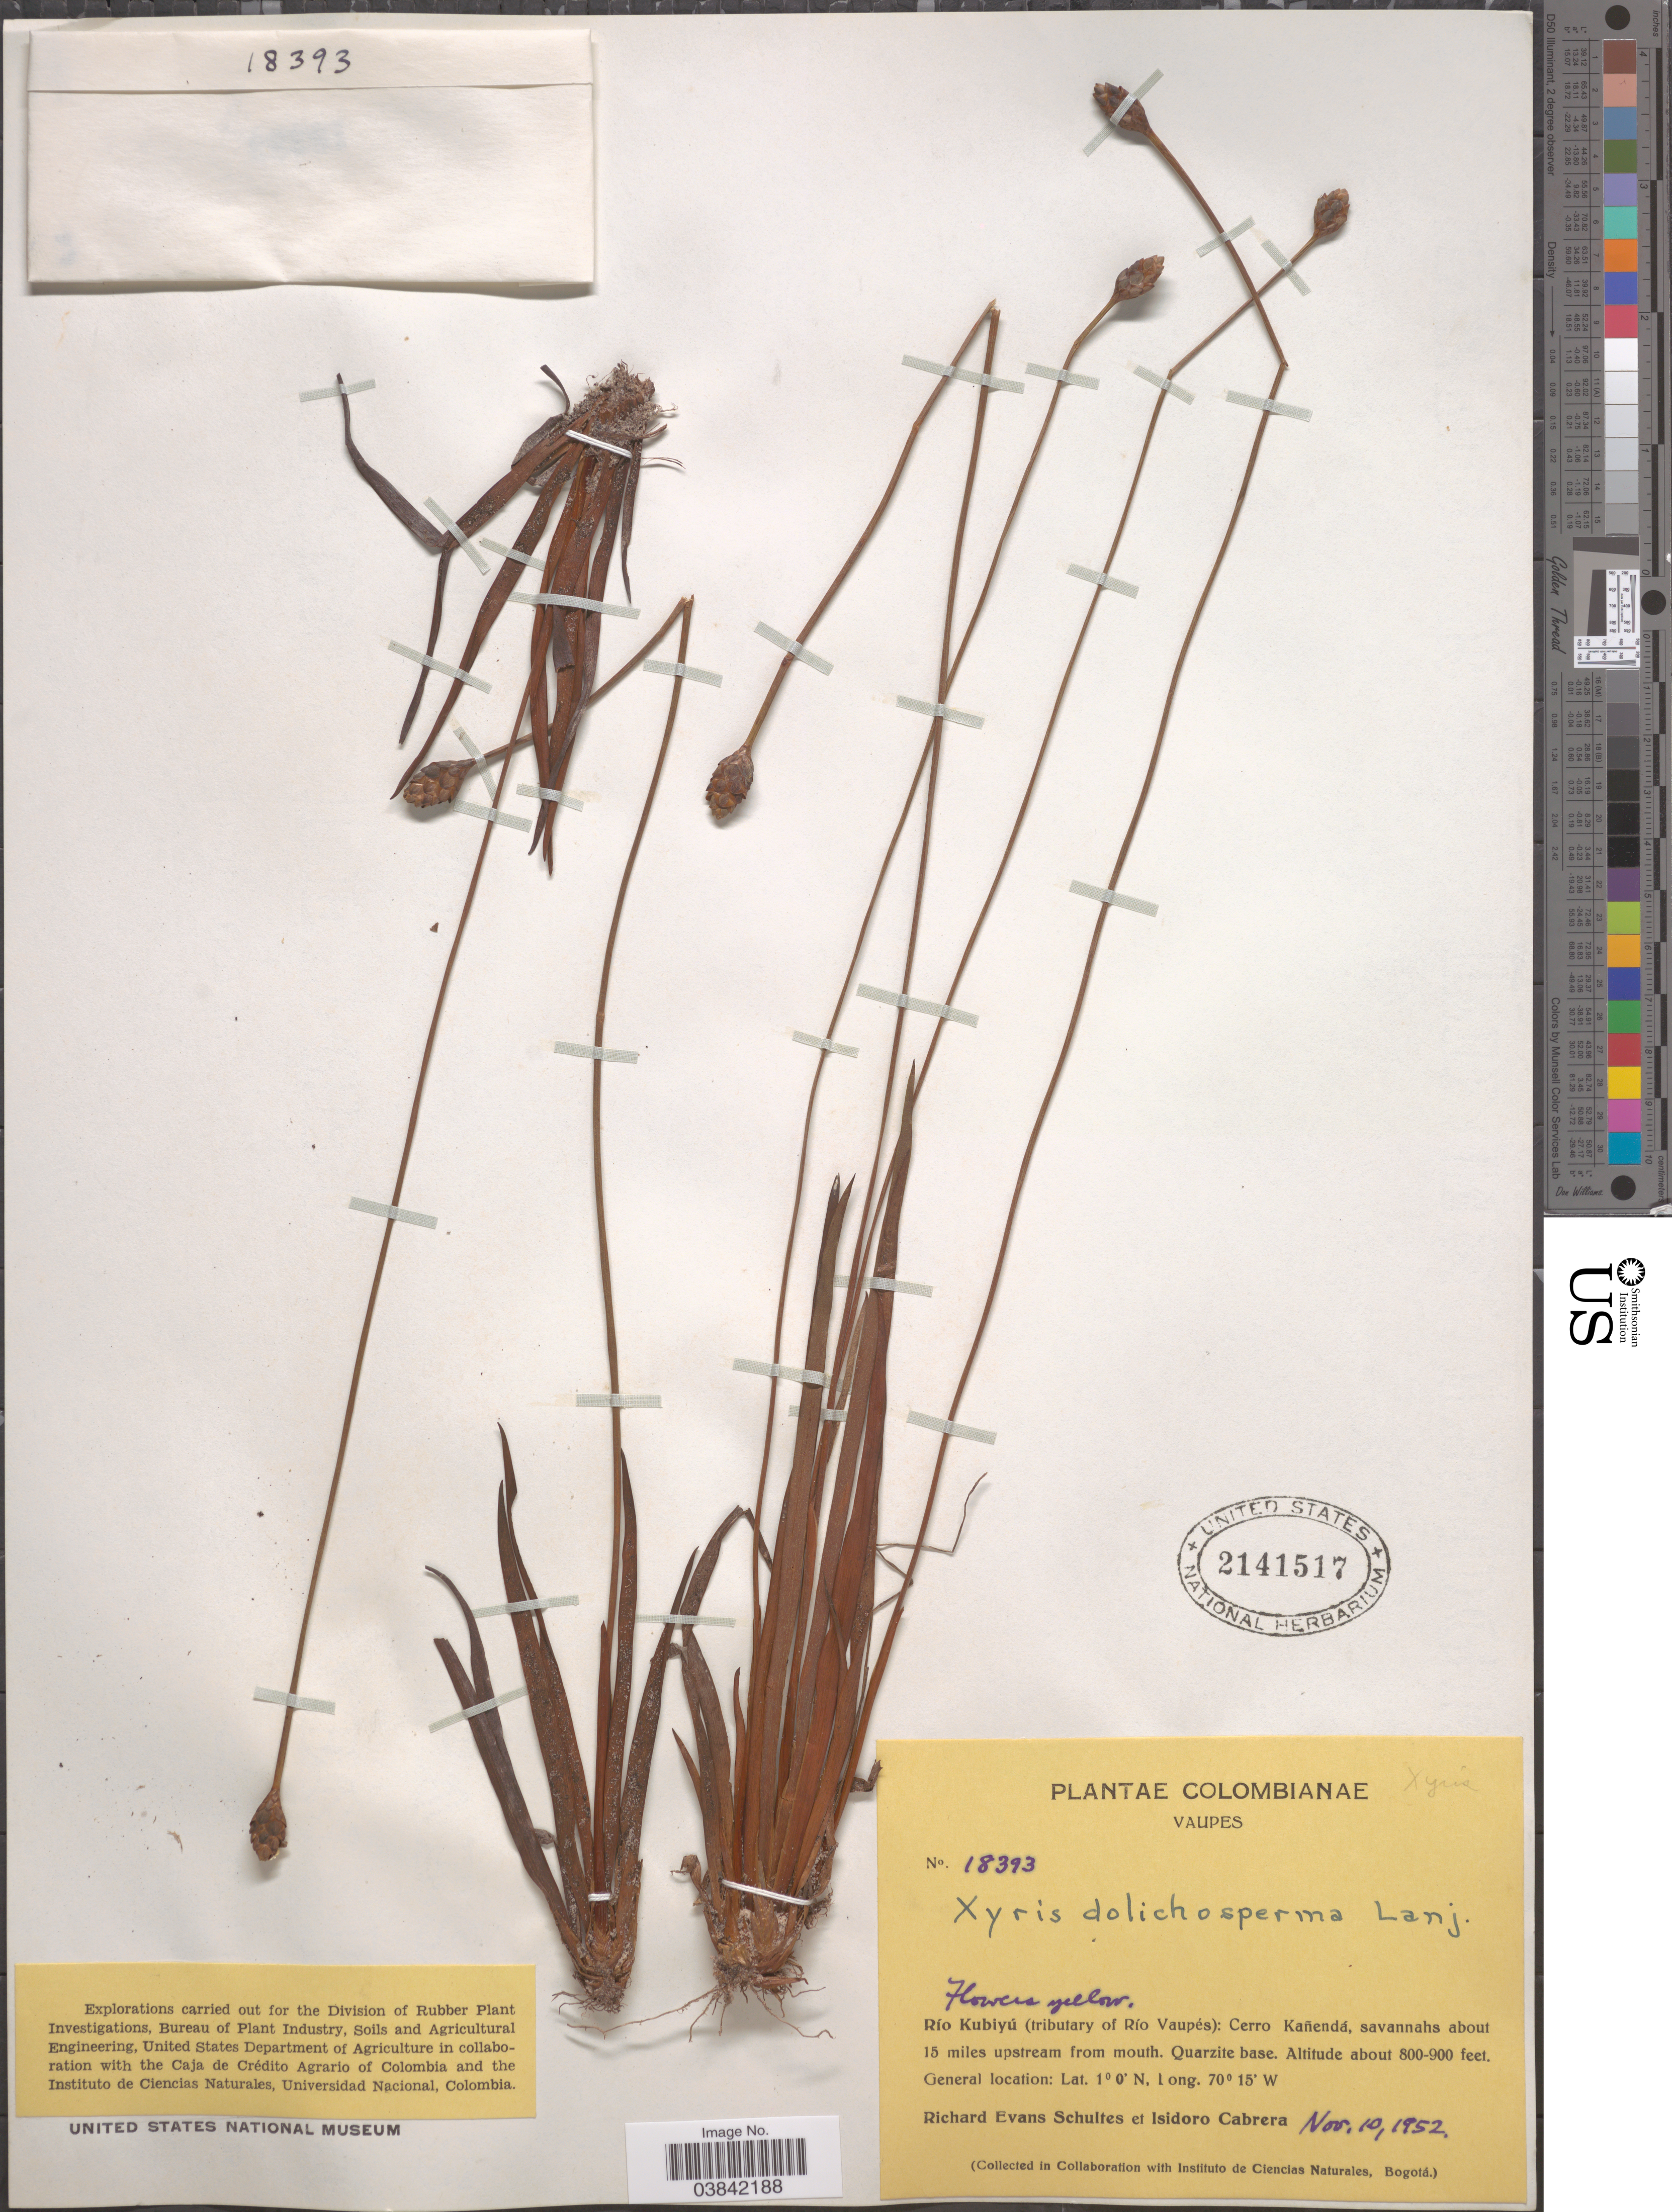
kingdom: Plantae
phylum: Tracheophyta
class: Liliopsida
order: Poales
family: Xyridaceae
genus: Xyris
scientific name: Xyris dolichosperma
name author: Lanj.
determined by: Idrobo, J. M.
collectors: R. E. Schultes & I. Cabrera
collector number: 18393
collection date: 1952-11-10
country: Colombia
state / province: Vaupés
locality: Río Kubiyú (tributary of Río Vaupés): Cerro Kañendá, savannahs about 15 miles upstream from mouth.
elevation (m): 244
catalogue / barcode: US 2141517